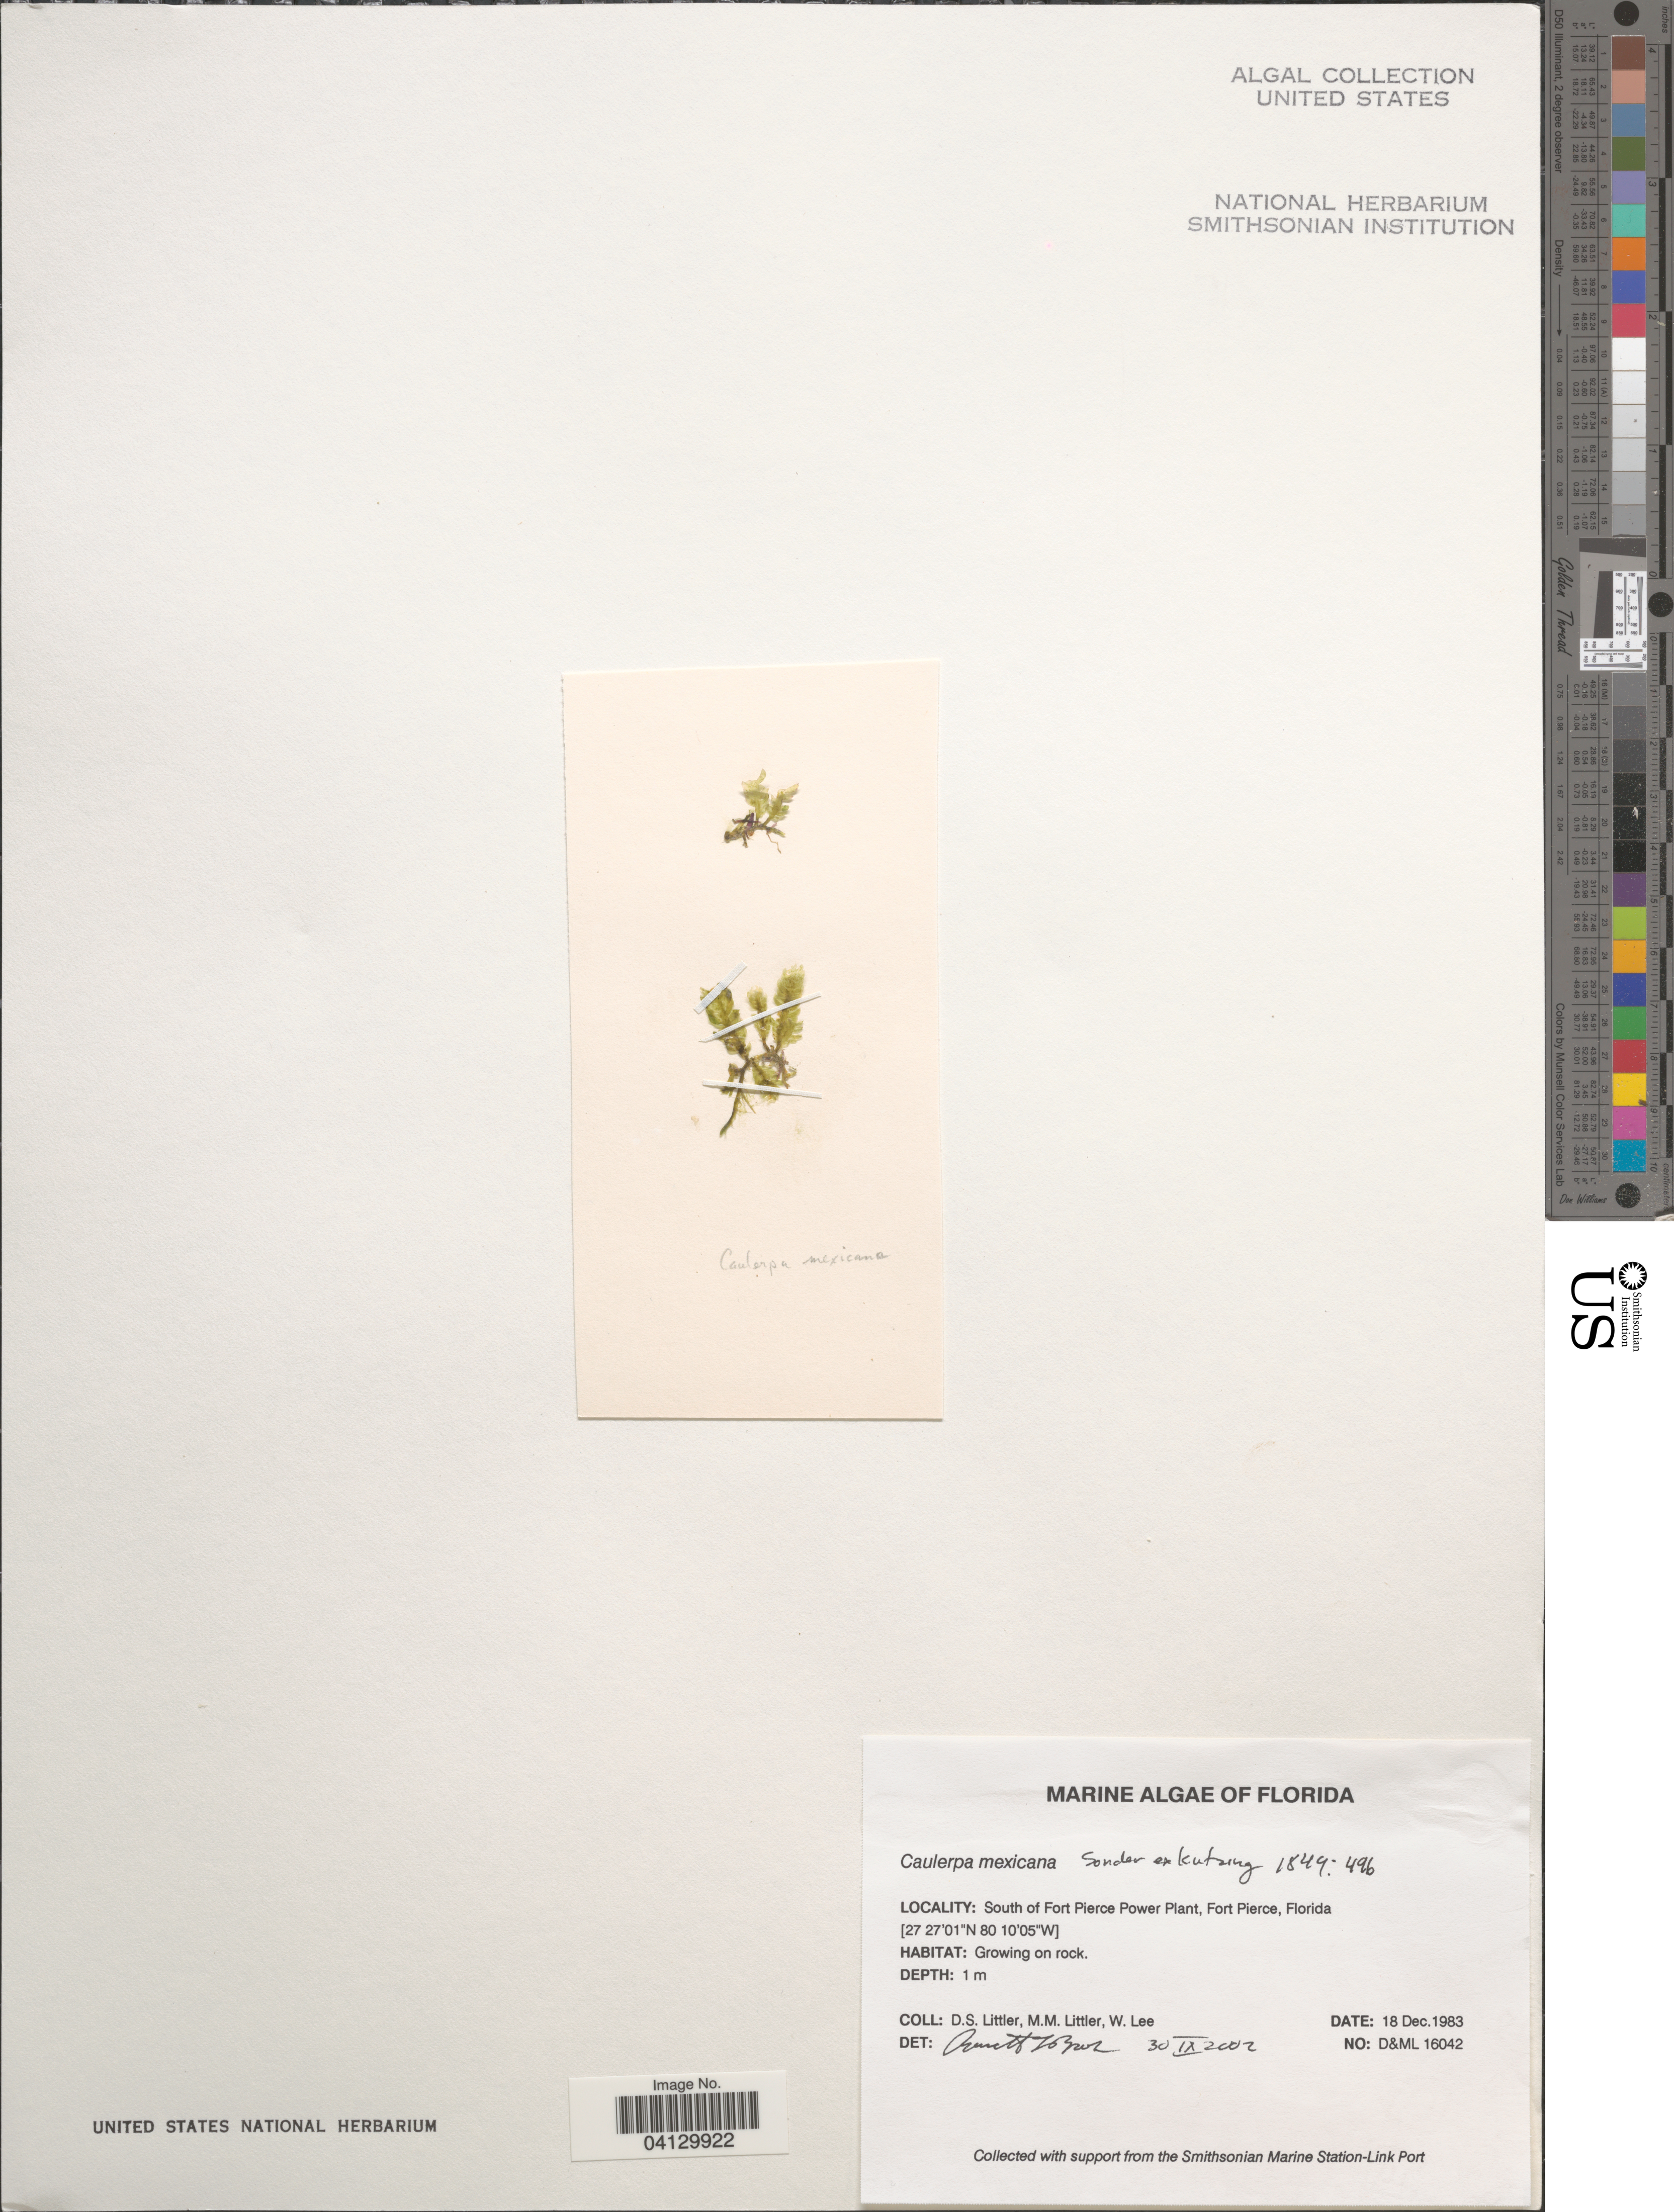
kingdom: Plantae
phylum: Chlorophyta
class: Ulvophyceae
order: Bryopsidales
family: Caulerpaceae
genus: Caulerpa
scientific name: Caulerpa mexicana f. pectinata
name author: (Kütz.) W.R. Taylor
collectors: D. S. Littler & W. Lee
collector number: D&ML16042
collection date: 1983-12-18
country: United States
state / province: Florida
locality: South of Fort Pierce Power Plant, Fort Pierce.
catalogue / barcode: US 329072